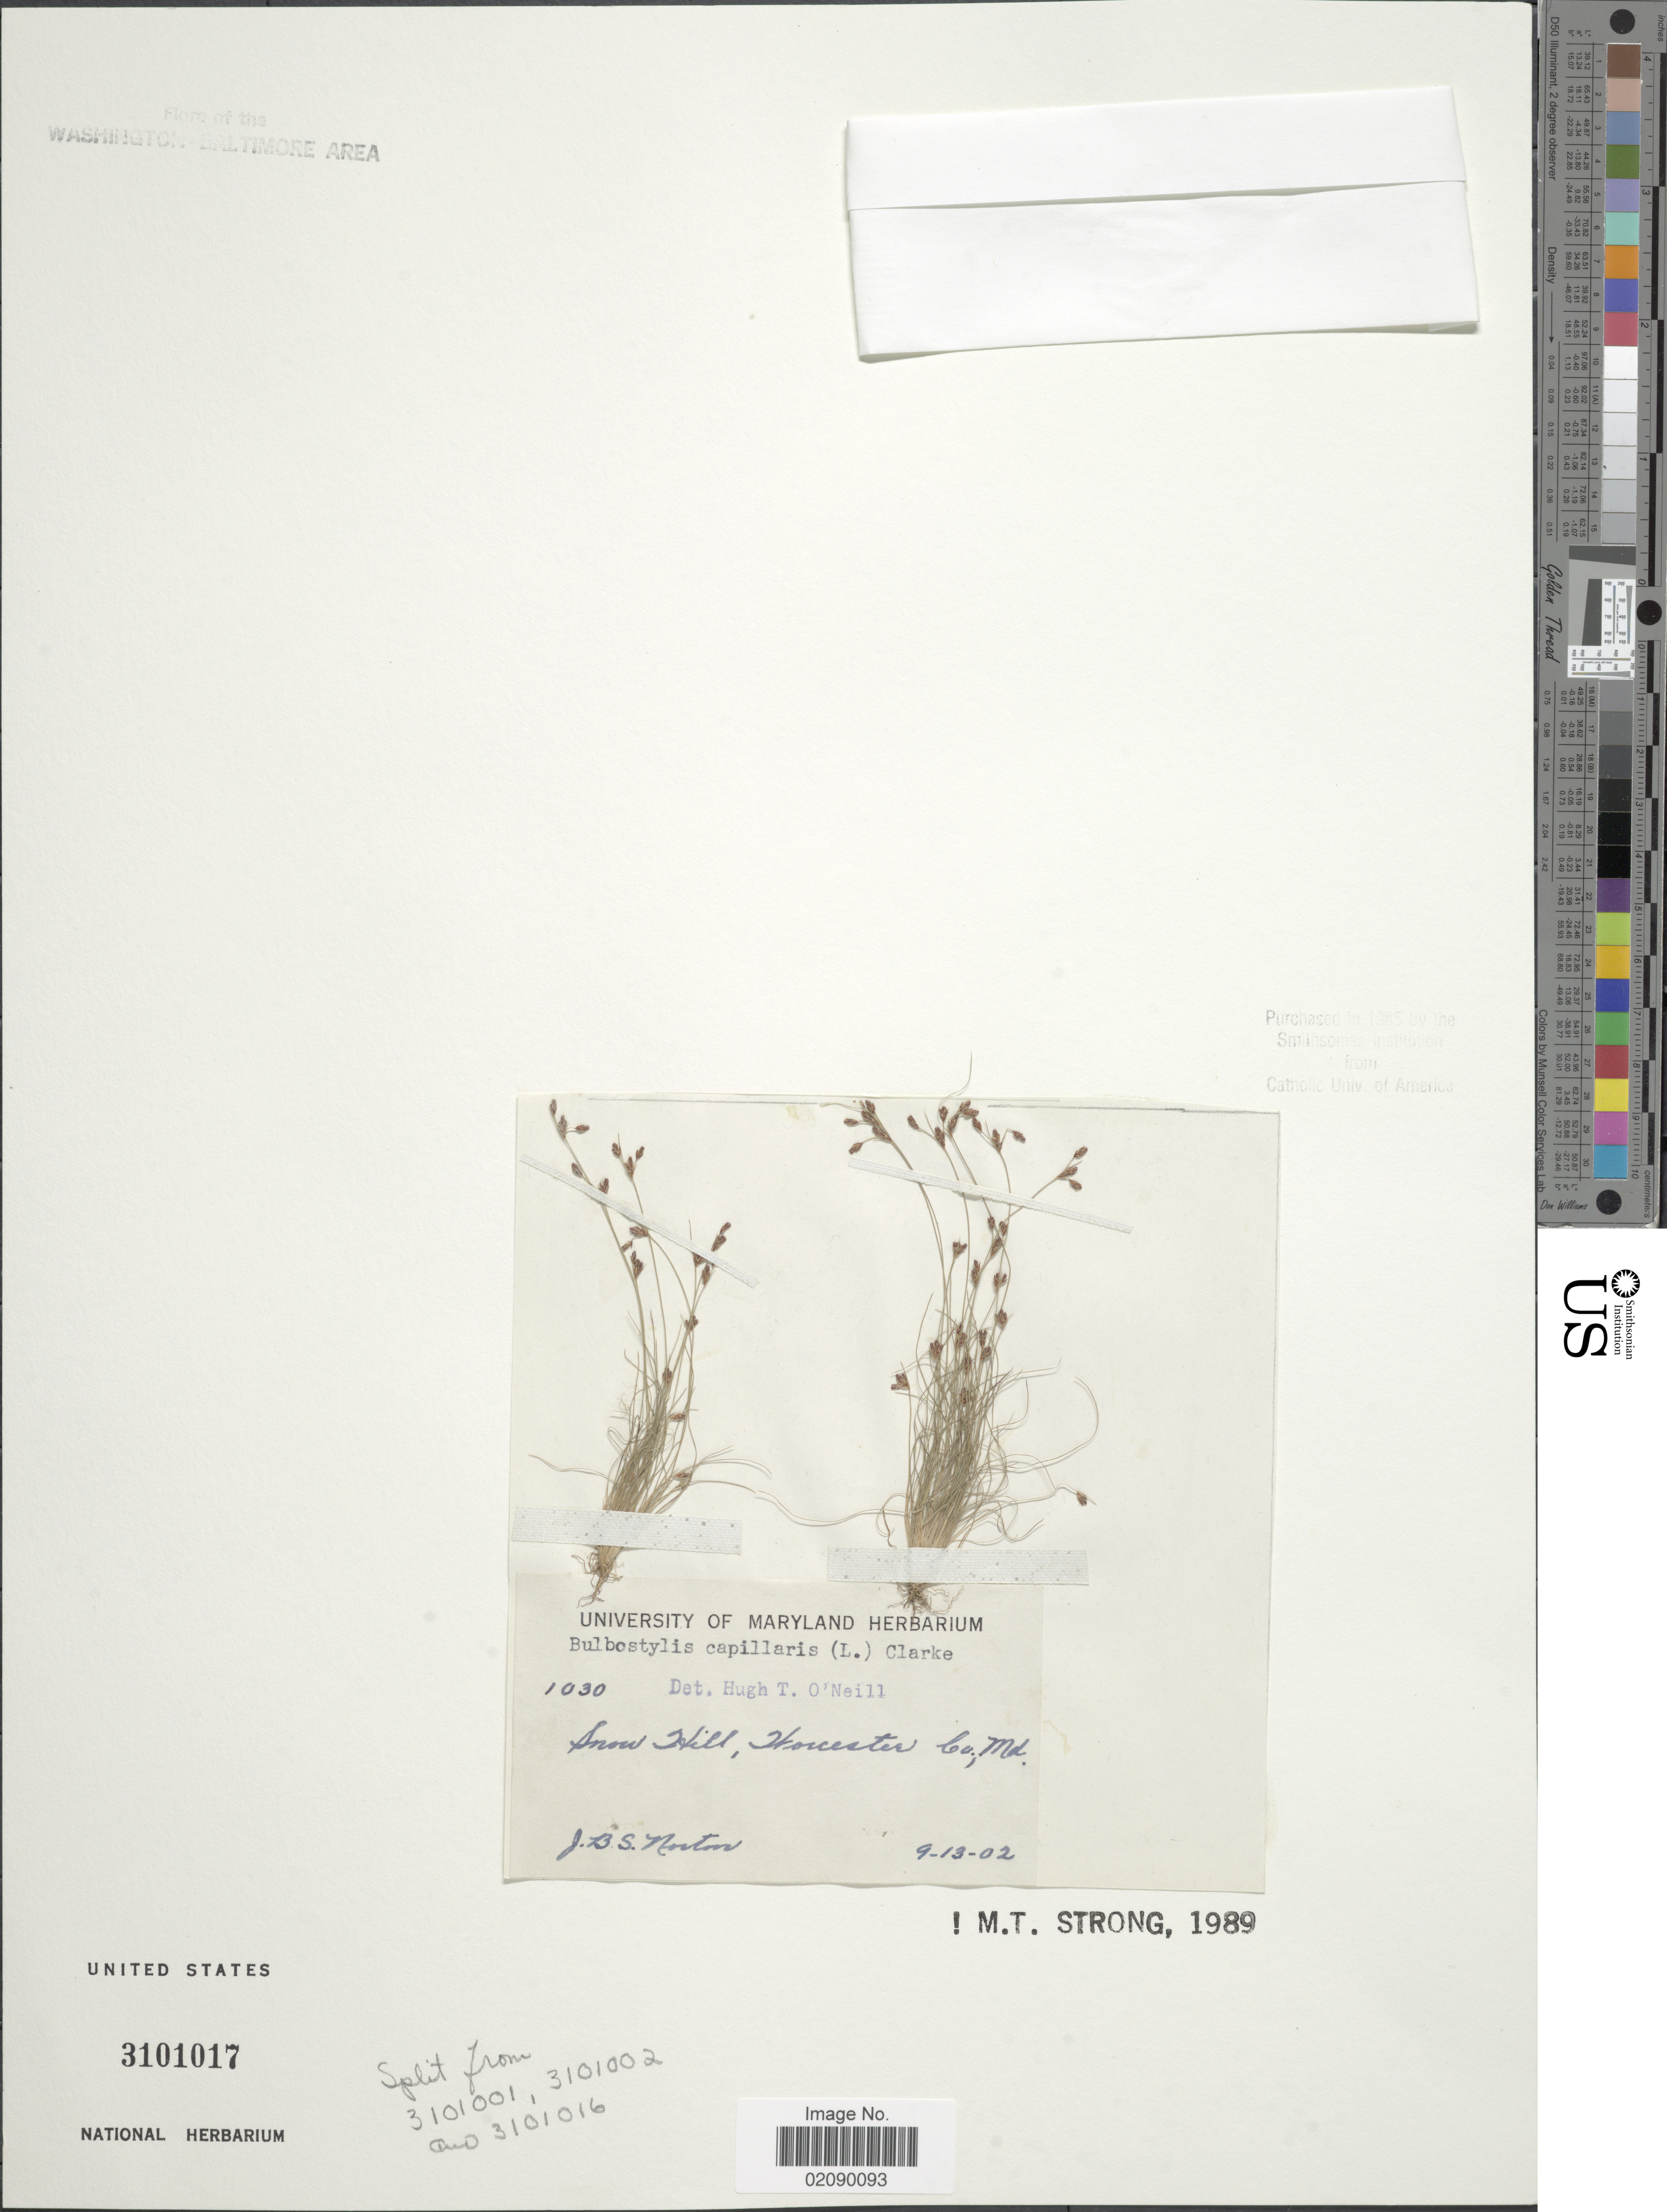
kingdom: Plantae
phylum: Tracheophyta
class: Liliopsida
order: Poales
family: Cyperaceae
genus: Bulbostylis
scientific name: Bulbostylis capillaris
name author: (L.) Kunth ex C.B. Clarke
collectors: J. B. S. Norton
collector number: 1030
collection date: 1902-09-13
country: United States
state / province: Maryland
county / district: Worcester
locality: Snow Hill, Worcestor Co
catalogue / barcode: US 3101017